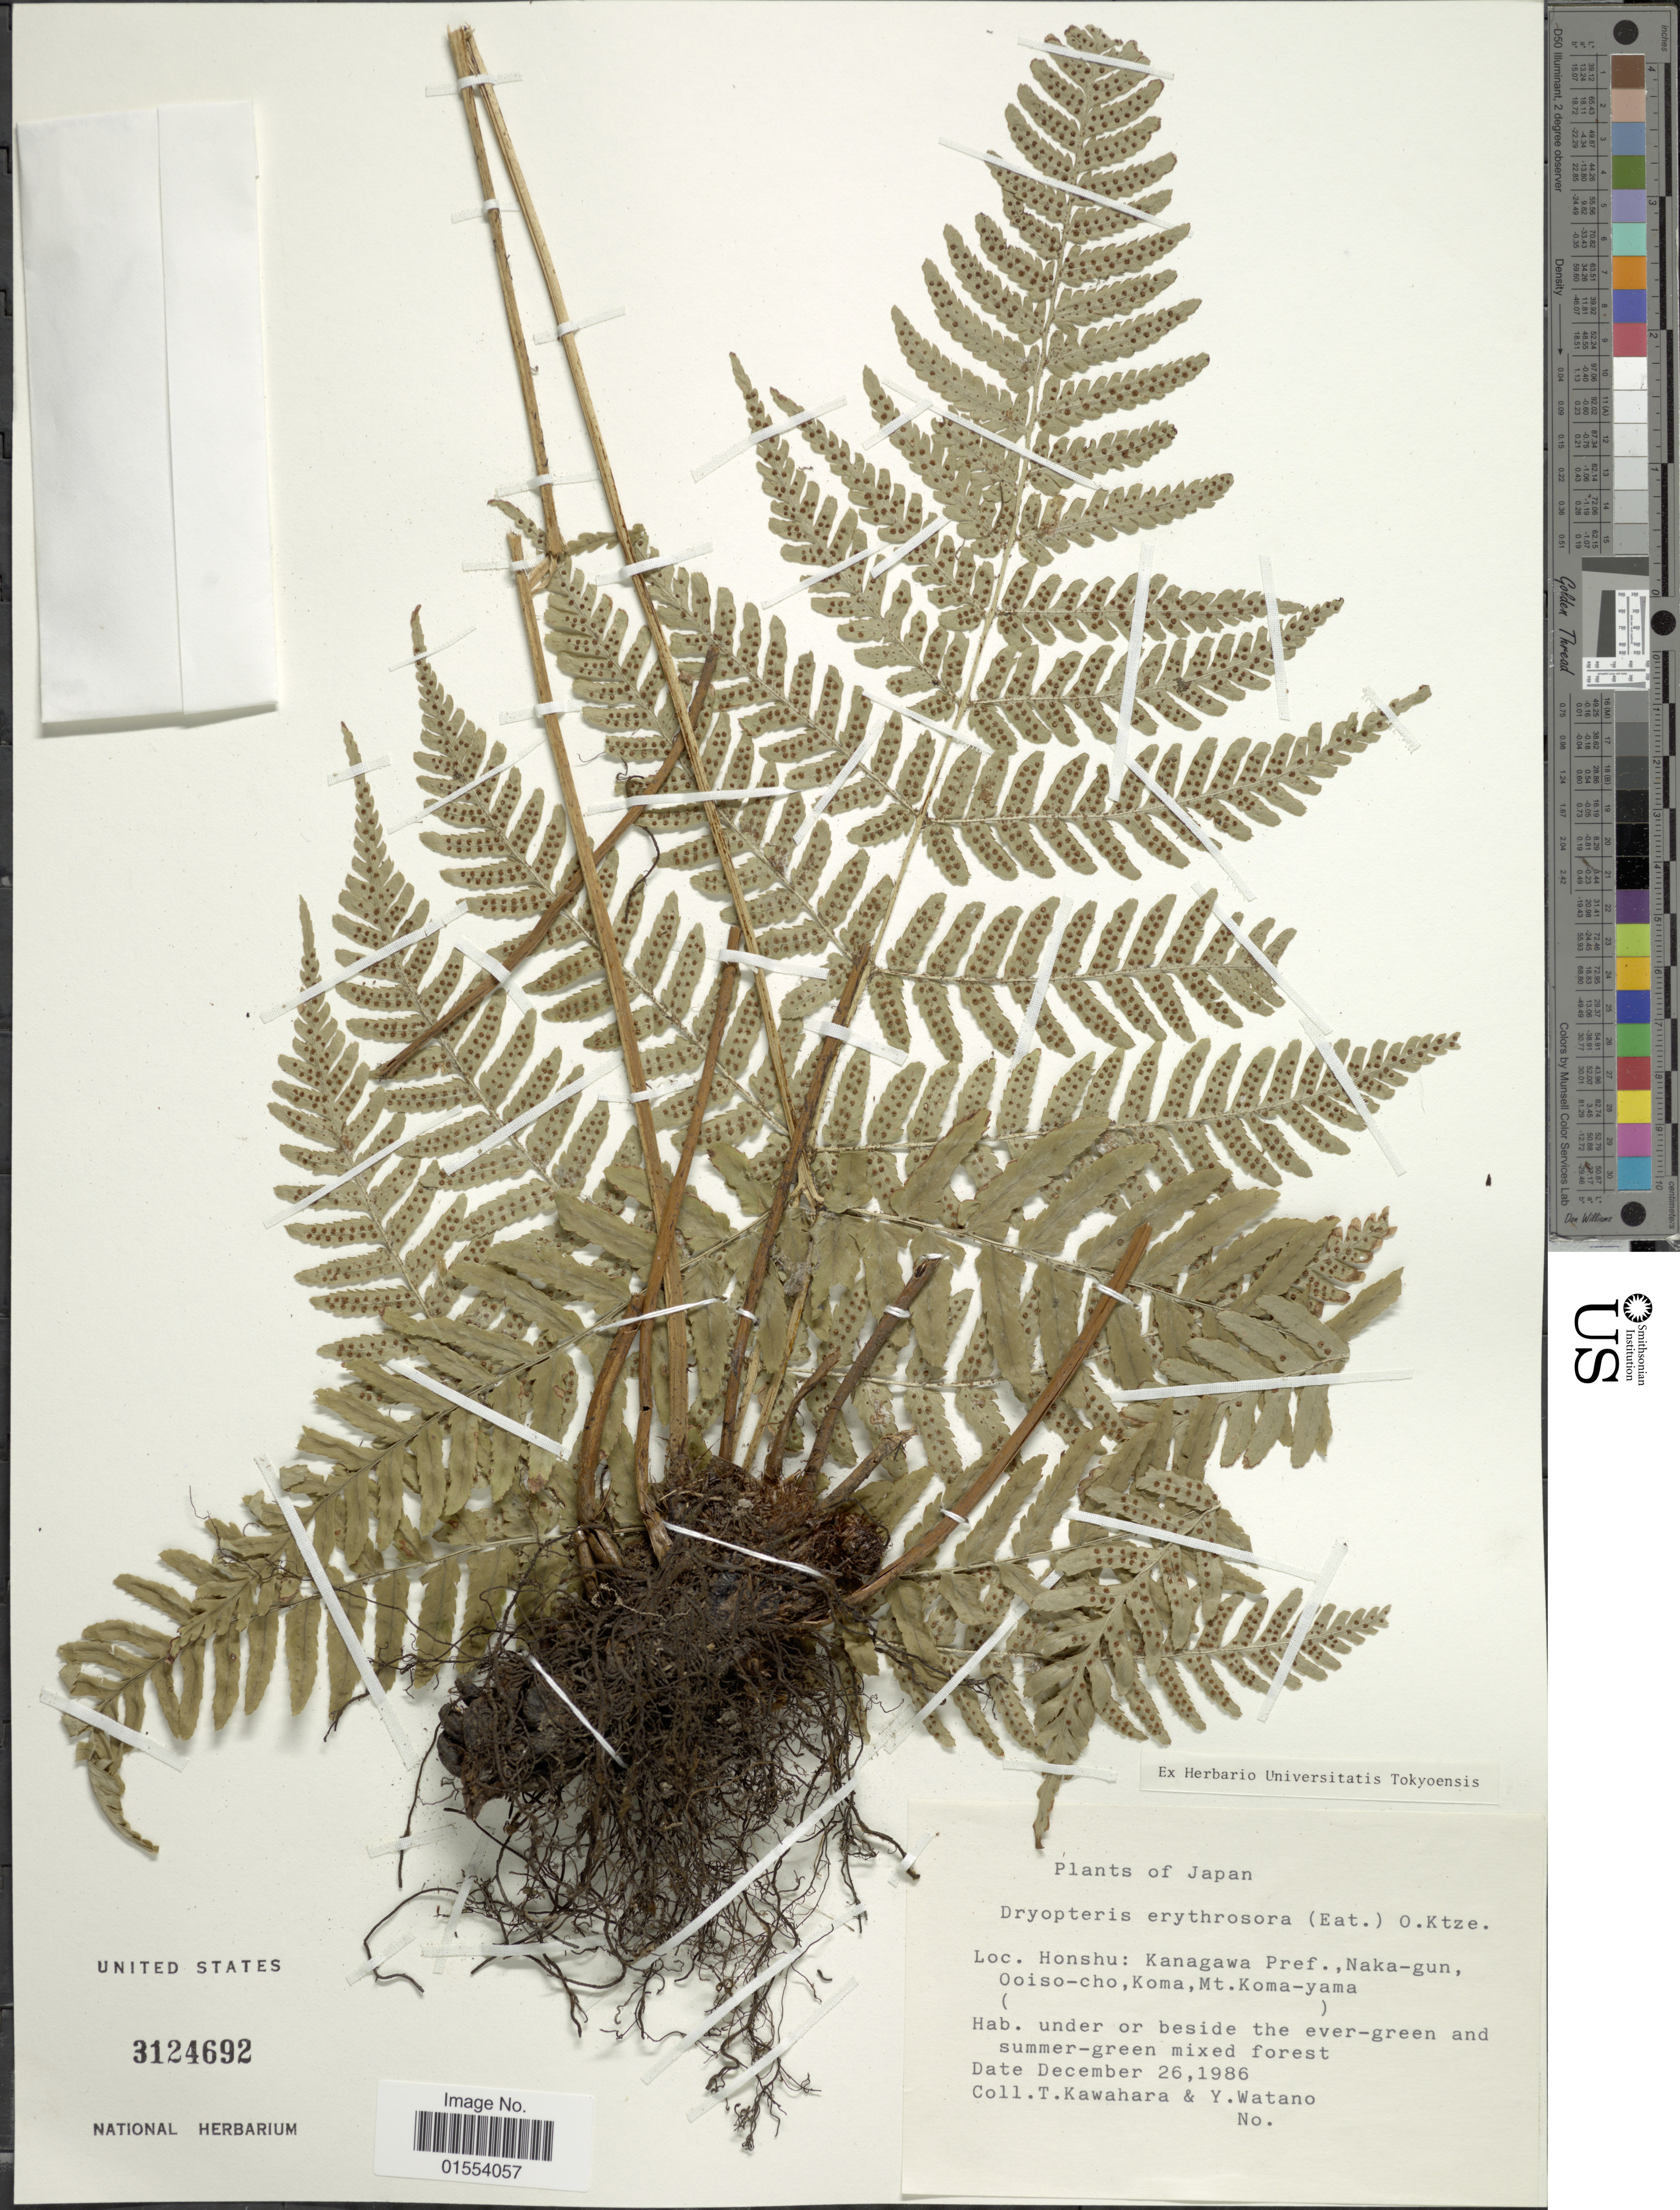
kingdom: Plantae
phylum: Tracheophyta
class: Polypodiopsida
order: Polypodiales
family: Dryopteridaceae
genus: Dryopteris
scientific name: Dryopteris erythrosora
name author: (D.C. Eaton) Kuntze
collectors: T. Kawahara & Y. Watano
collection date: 1986-12-26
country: Japan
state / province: Kanagawa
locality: Japan. Honshu: Kanagawa Pref., Naka-gun Ooiso-cho, Koma, Mt. Koma-yama.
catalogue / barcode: US 3124692